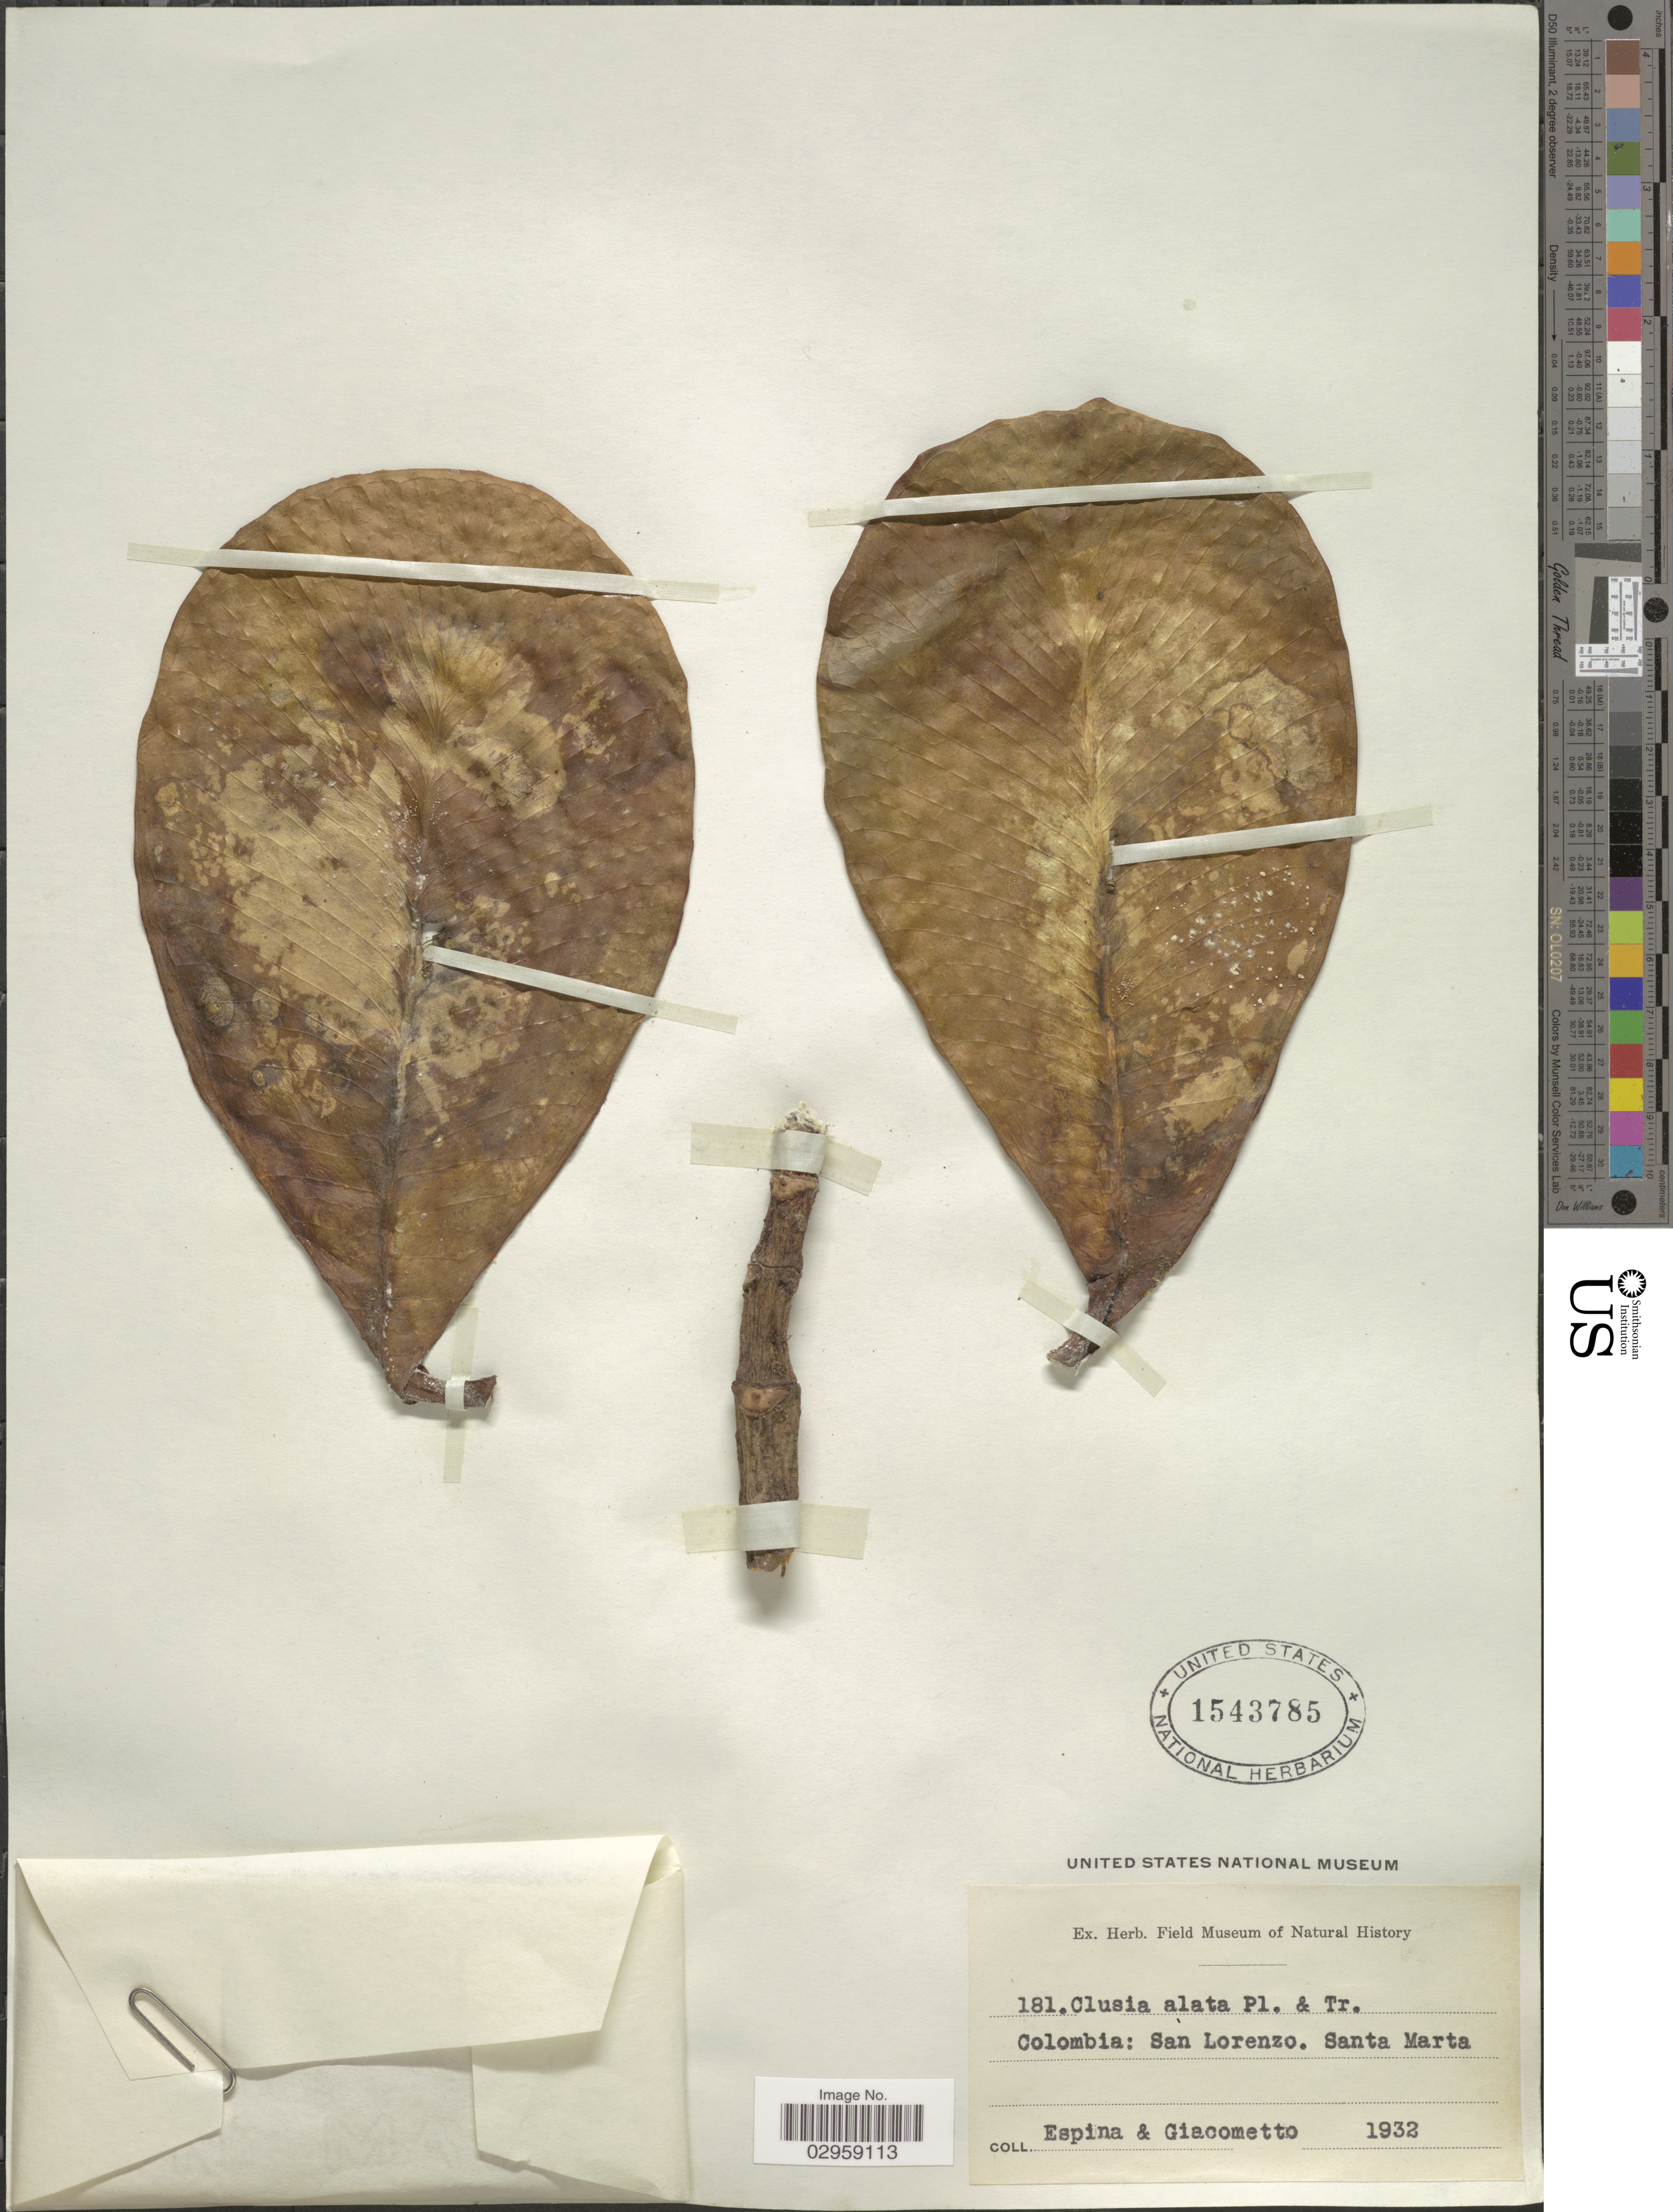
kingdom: Plantae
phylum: Tracheophyta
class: Magnoliopsida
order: Malpighiales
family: Clusiaceae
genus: Clusia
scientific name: Clusia alata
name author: Triana & Planch.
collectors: -. Espina & Giacometto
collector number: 181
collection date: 1932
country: Colombia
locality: San Lorenzo. Santa Marta.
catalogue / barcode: US 1543785